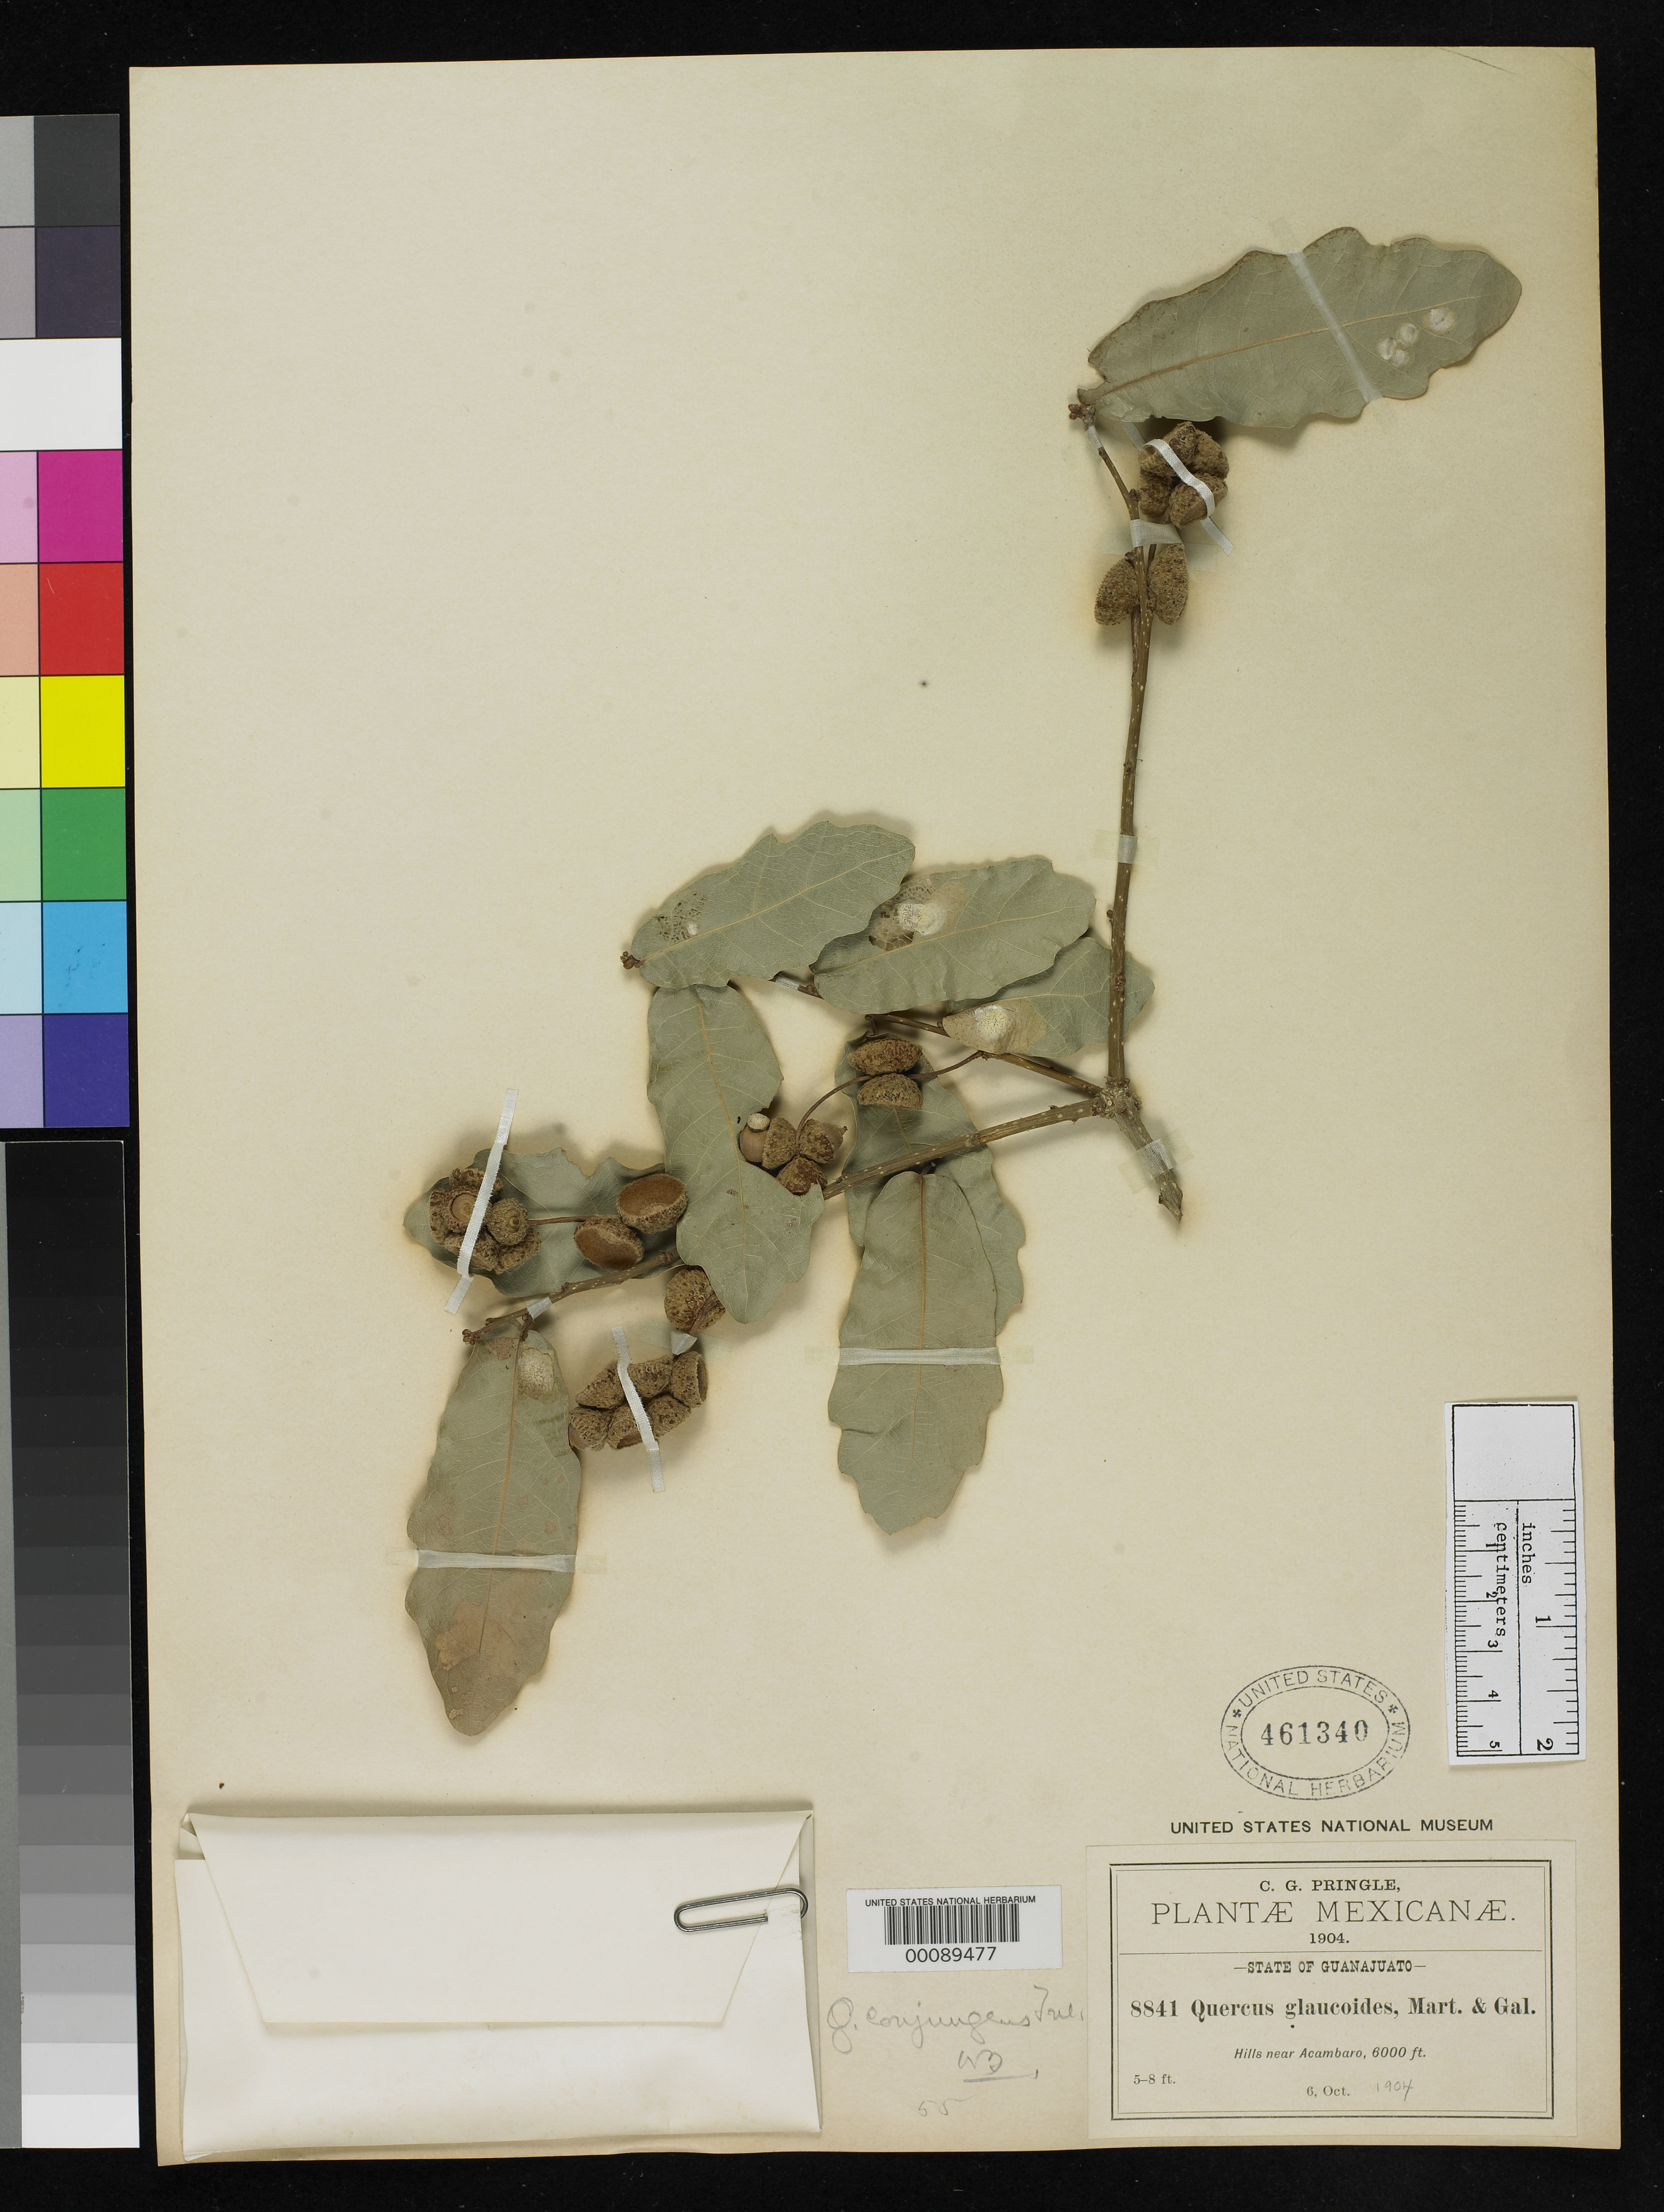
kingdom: Plantae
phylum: Tracheophyta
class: Magnoliopsida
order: Fagales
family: Fagaceae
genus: Quercus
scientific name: Quercus conjungens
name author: Trel.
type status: Isolectotype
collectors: C. G. Pringle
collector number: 8841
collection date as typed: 06 Oct 1904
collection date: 1904-10-06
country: Mexico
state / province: Guanajuato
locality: Acarubaro.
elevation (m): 1900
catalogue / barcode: US 461340